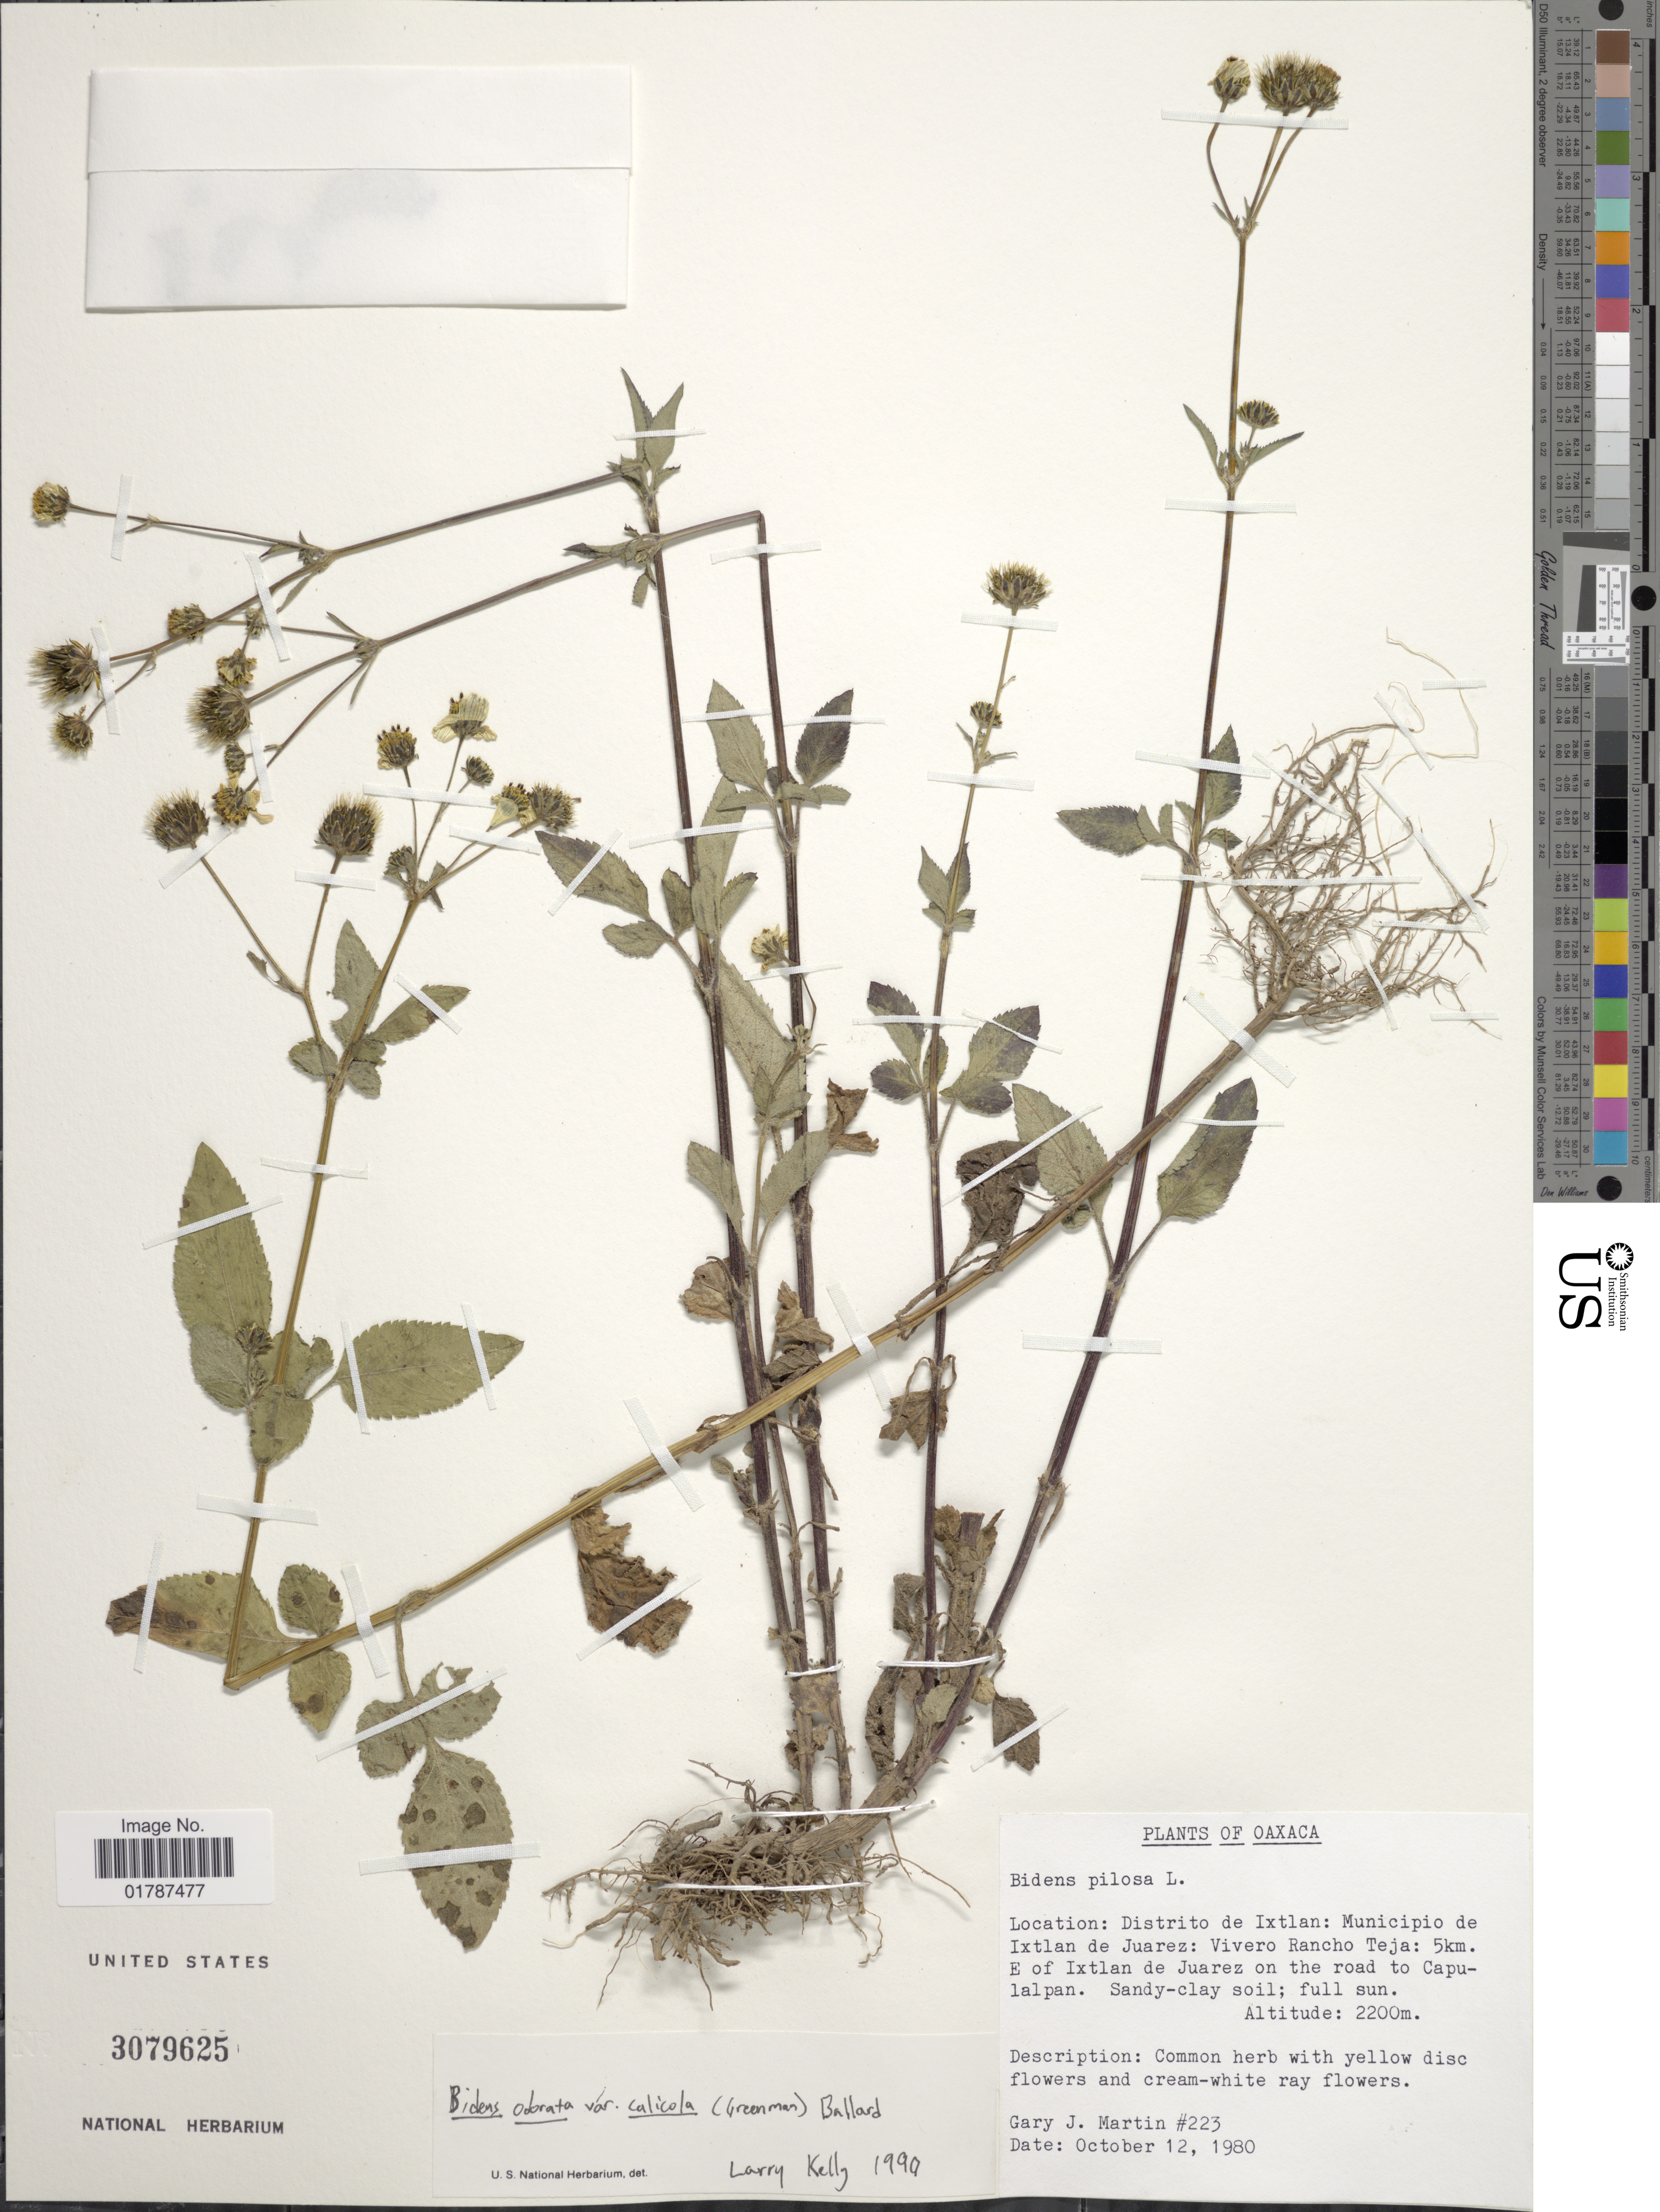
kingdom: Plantae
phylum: Tracheophyta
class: Magnoliopsida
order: Asterales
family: Asteraceae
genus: Bidens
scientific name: Bidens odorata var. calcicola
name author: (Greenm.) Ballard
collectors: G. J. Martin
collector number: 223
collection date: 1980-10-12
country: Mexico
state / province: Oaxaca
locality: Distrito de Ixtlan: Municipio de Ixtlan de Juarez: Vivero Rancho Teja: 5 km E of Ixtlan de Juarez on the road to Capulalpan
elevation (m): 2200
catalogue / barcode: US 3079625